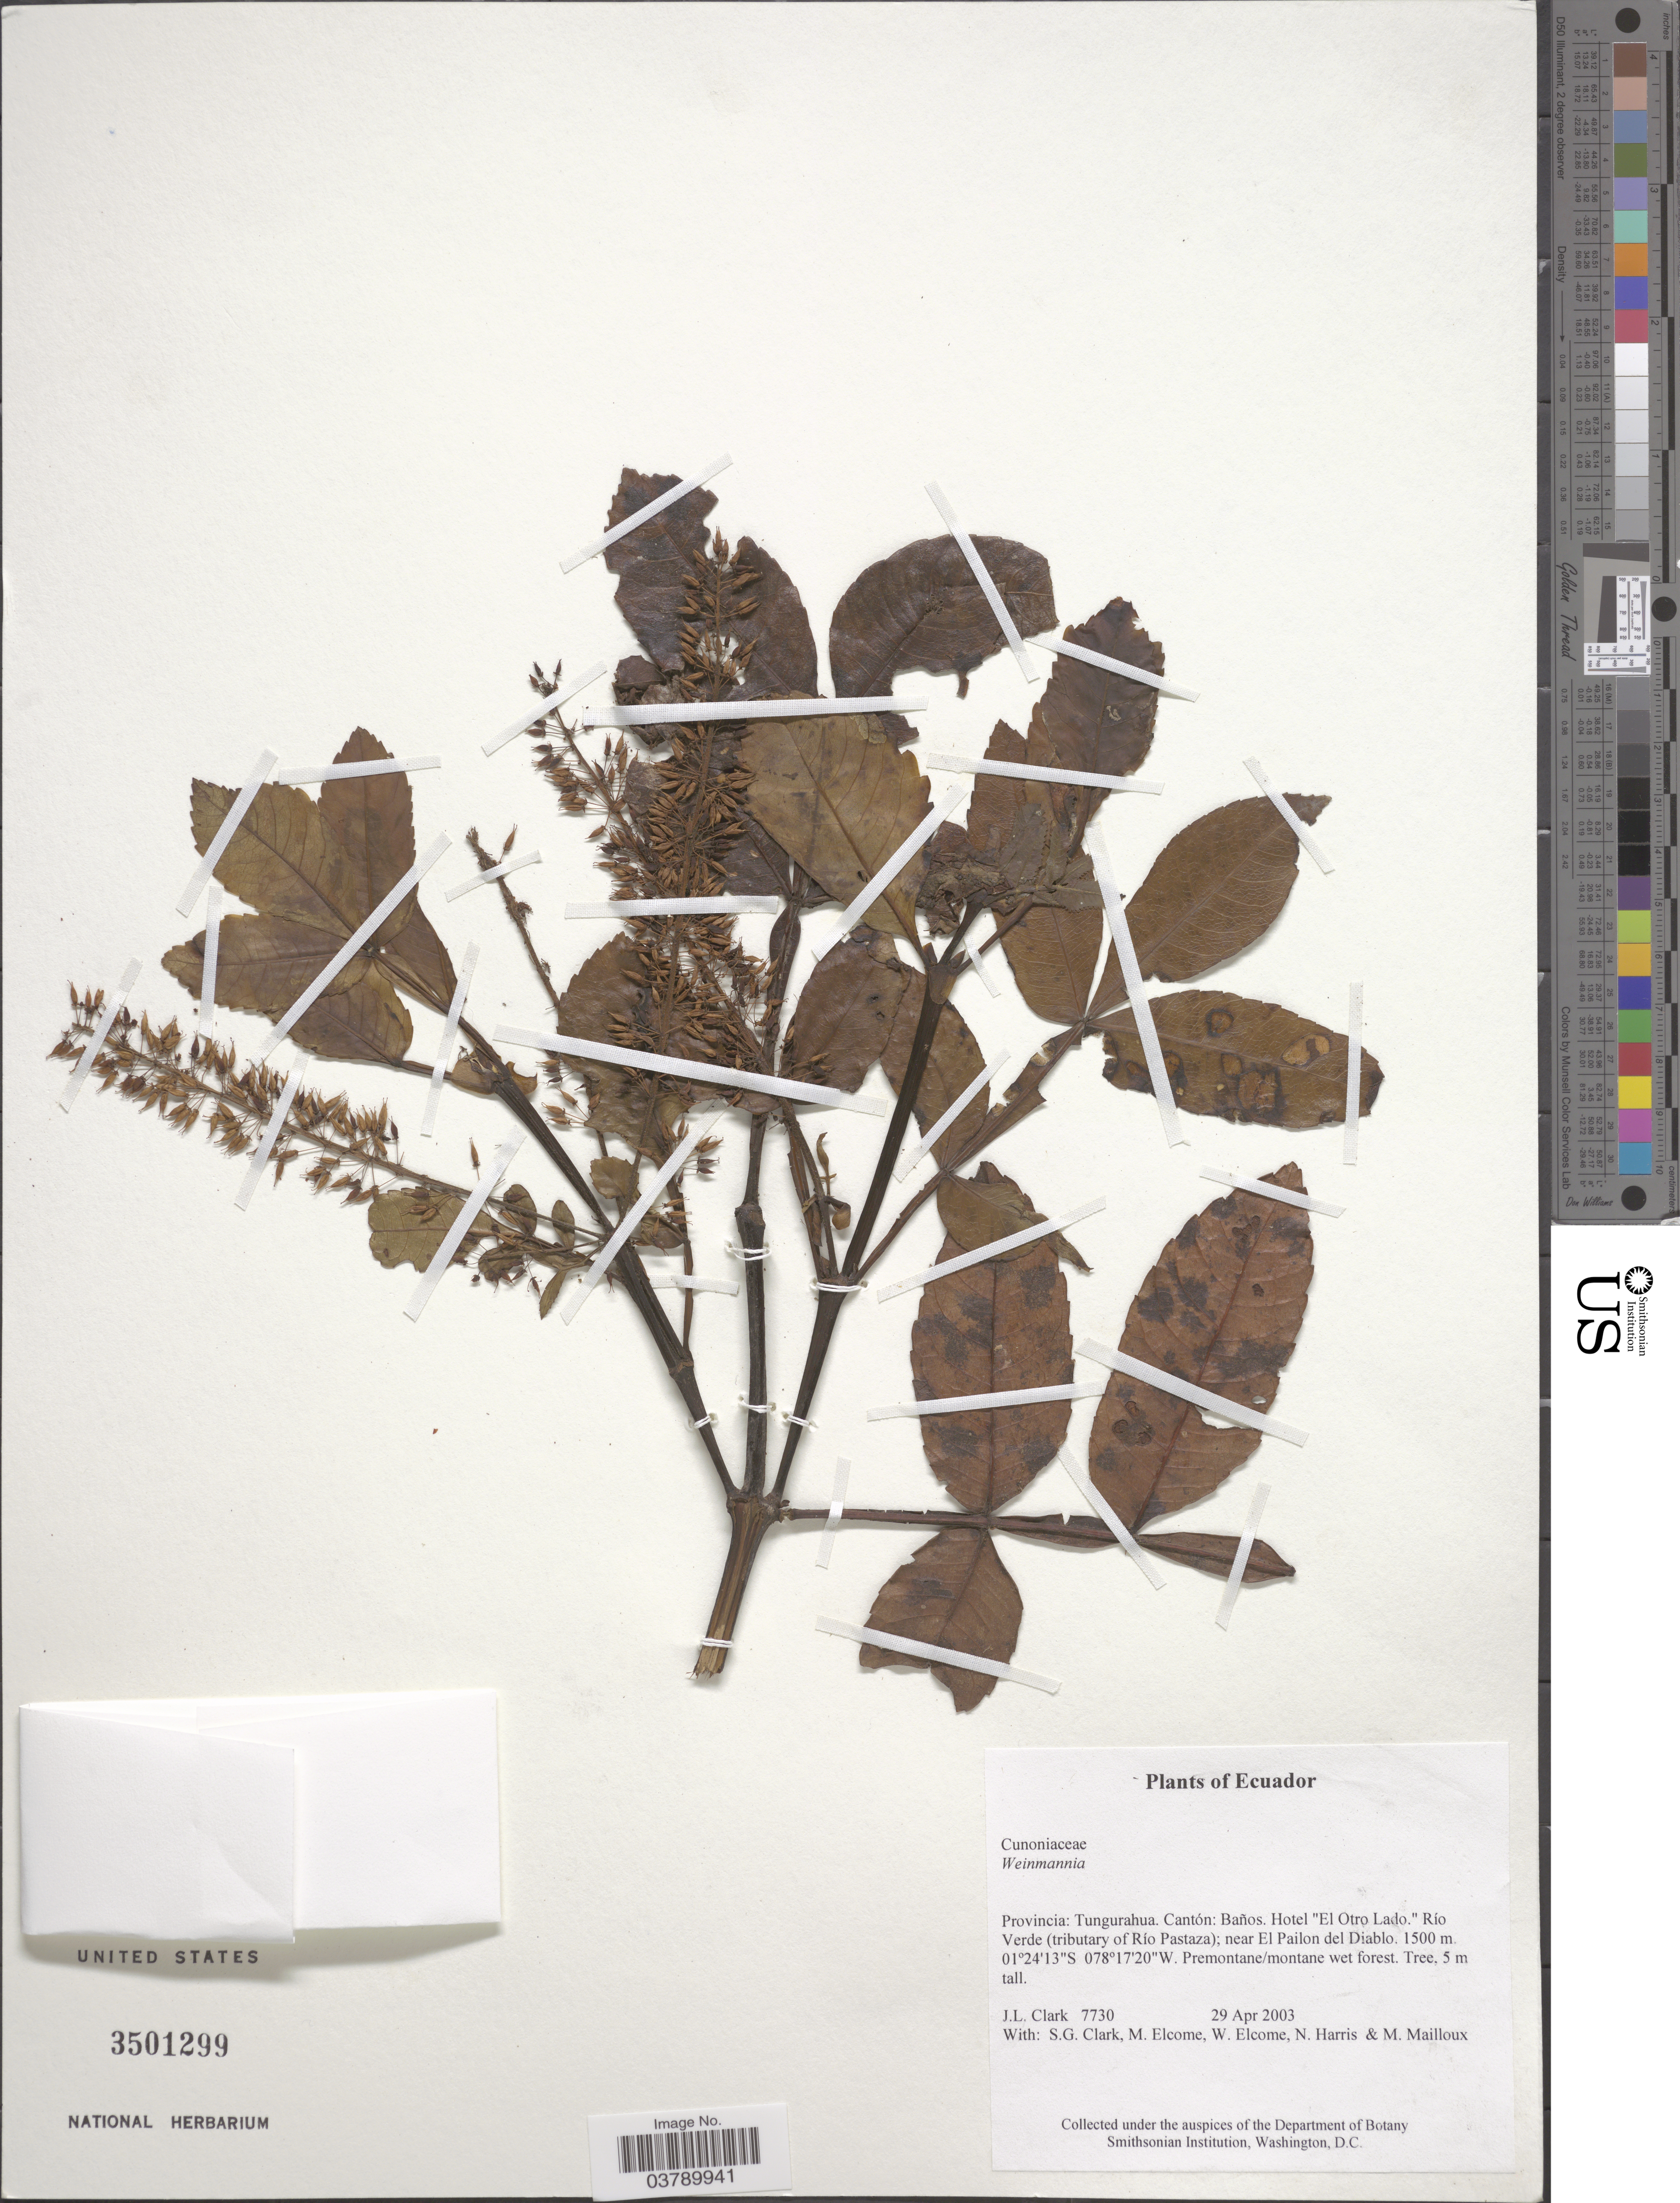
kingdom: Plantae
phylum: Tracheophyta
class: Magnoliopsida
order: Oxalidales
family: Cunoniaceae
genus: Weinmannia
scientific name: Weinmannia sp.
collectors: J. L. Clark, S. G. Clark, M. Elcome, W. Elcome & et al.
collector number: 7730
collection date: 2003-04-29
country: Ecuador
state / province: Tungurahua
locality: Cantón: Baños. Hotel "El Otro Lado". Río Verde (tributary of Río Pastaza); near El Pailon del Diablo.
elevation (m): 1500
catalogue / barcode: US 3501299